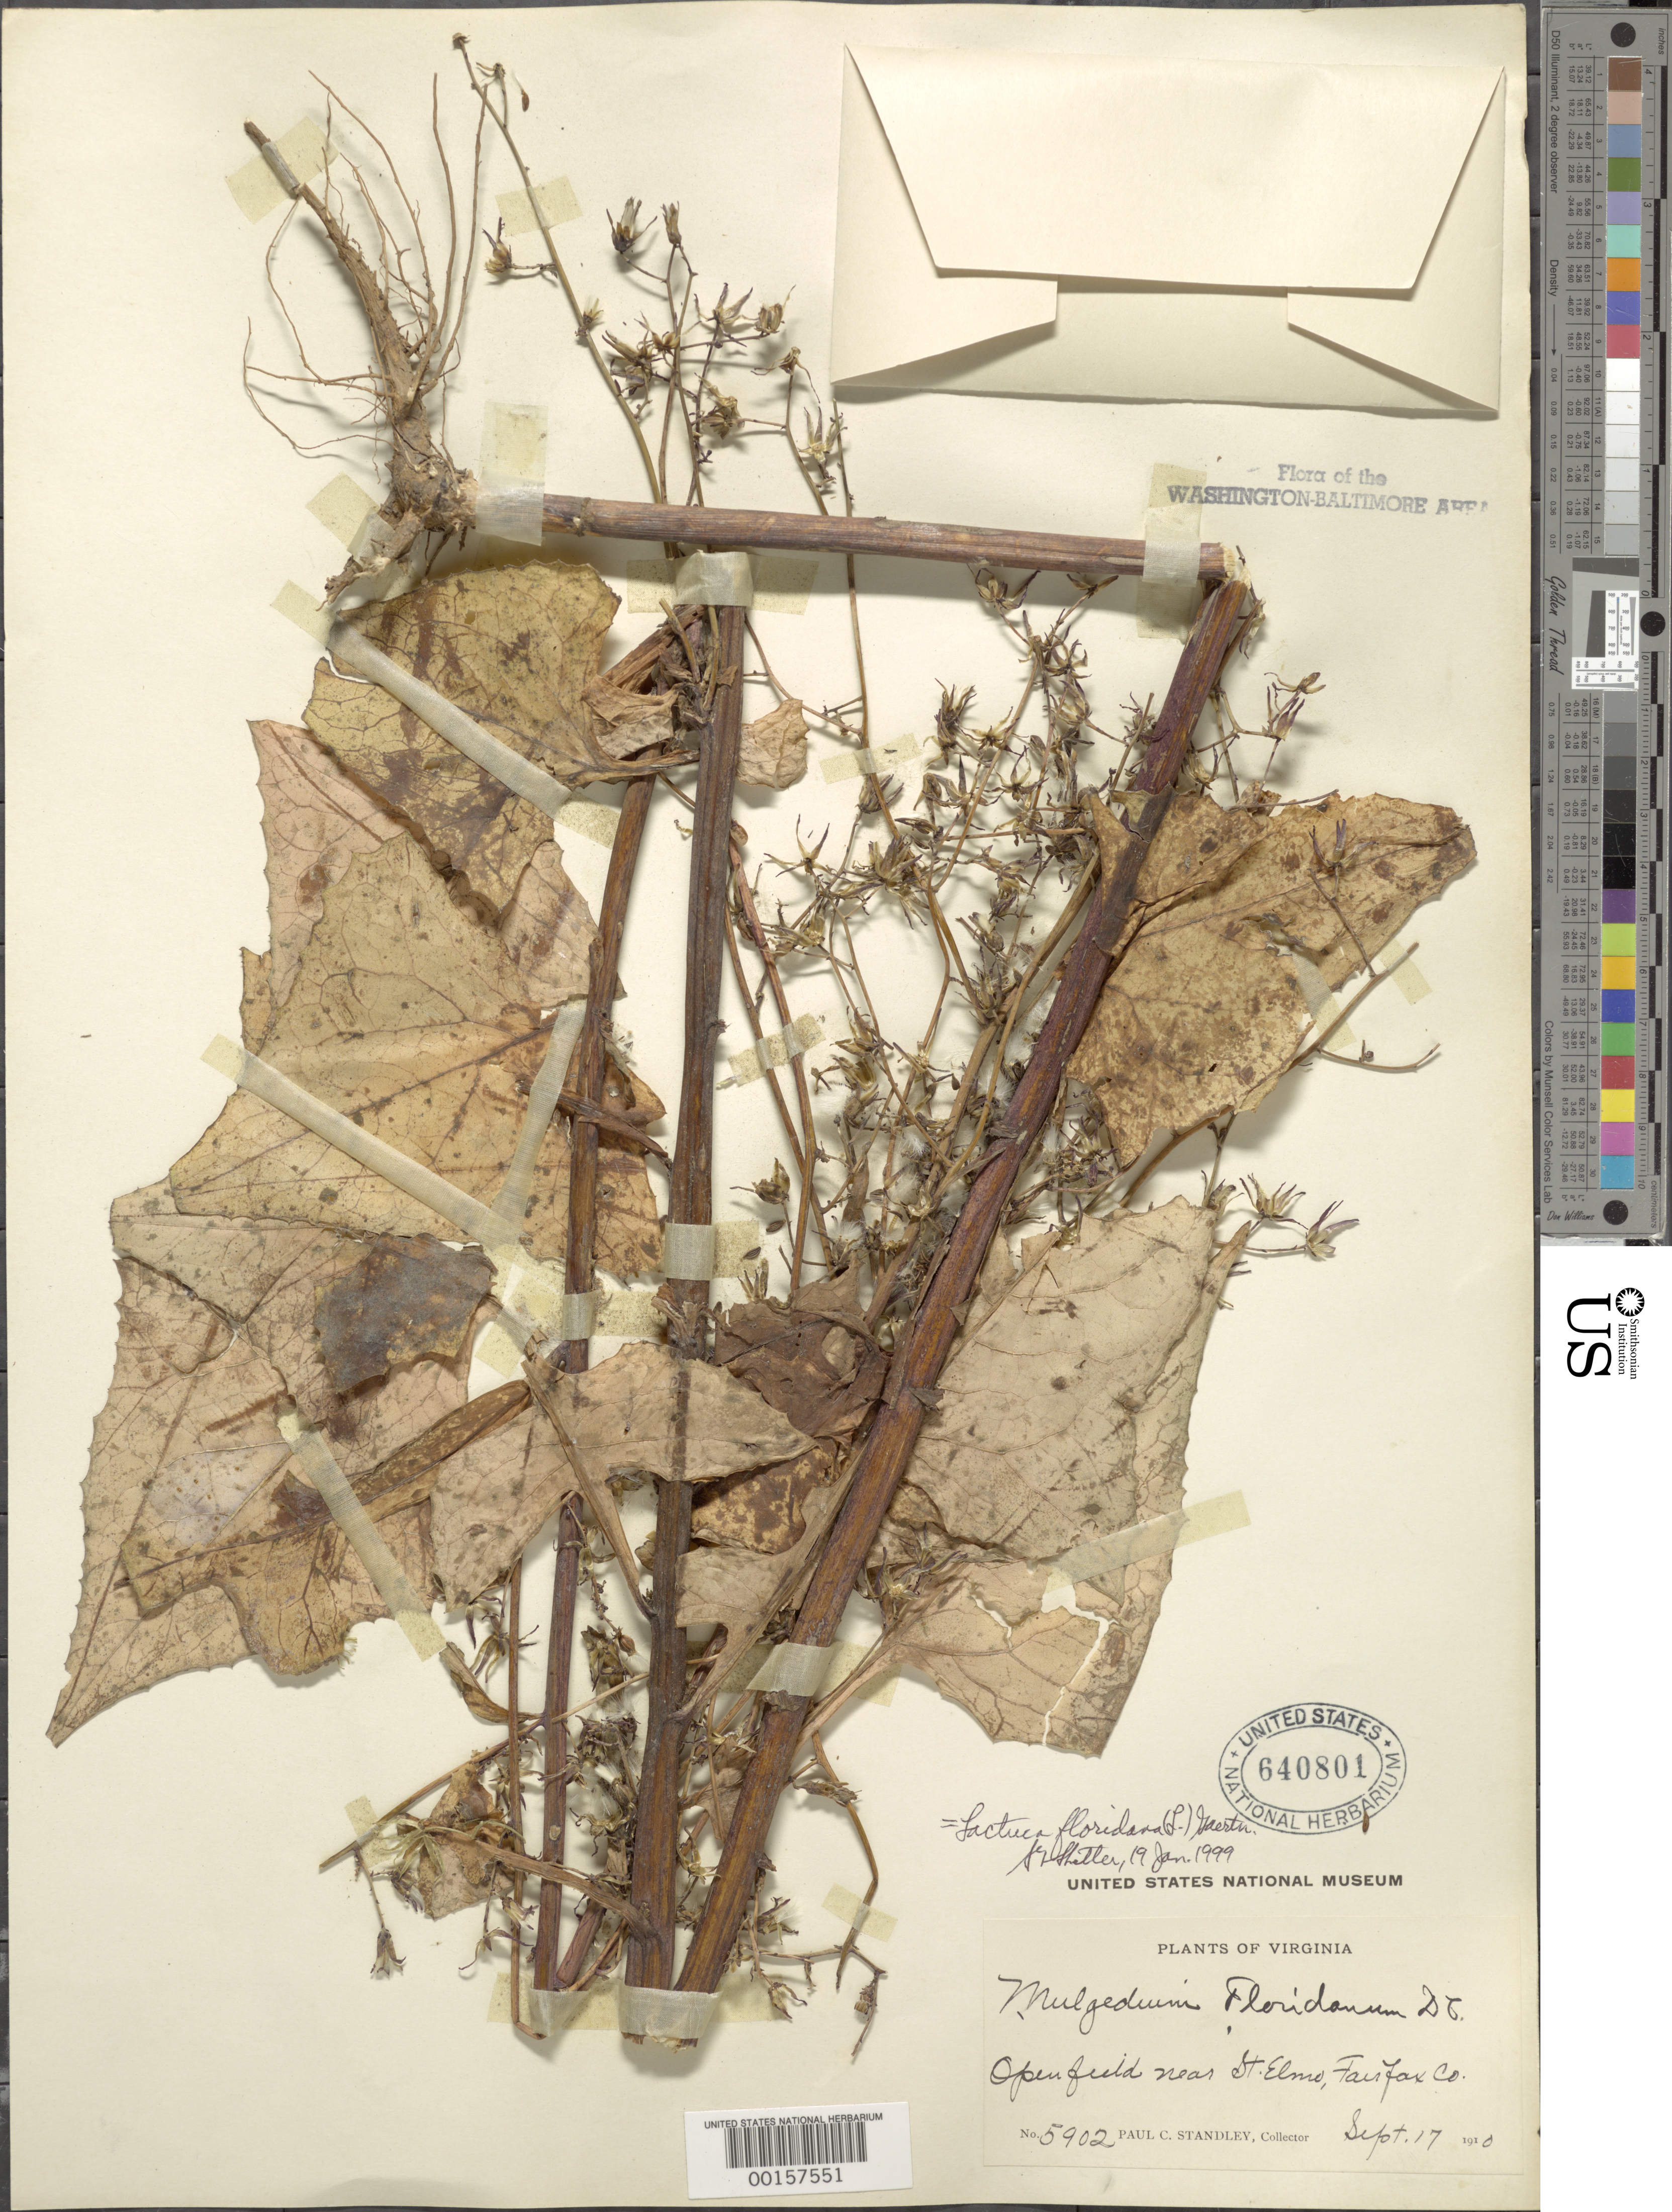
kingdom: Plantae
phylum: Tracheophyta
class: Magnoliopsida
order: Asterales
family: Asteraceae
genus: Lactuca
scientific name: Lactuca floridana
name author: (L.) Gaertn.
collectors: P. C. Standley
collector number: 5902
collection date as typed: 17 Sep 1910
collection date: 1910-09-17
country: United States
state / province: Virginia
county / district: Fairfax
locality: Near St. Elmo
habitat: Open field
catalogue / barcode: US 640801